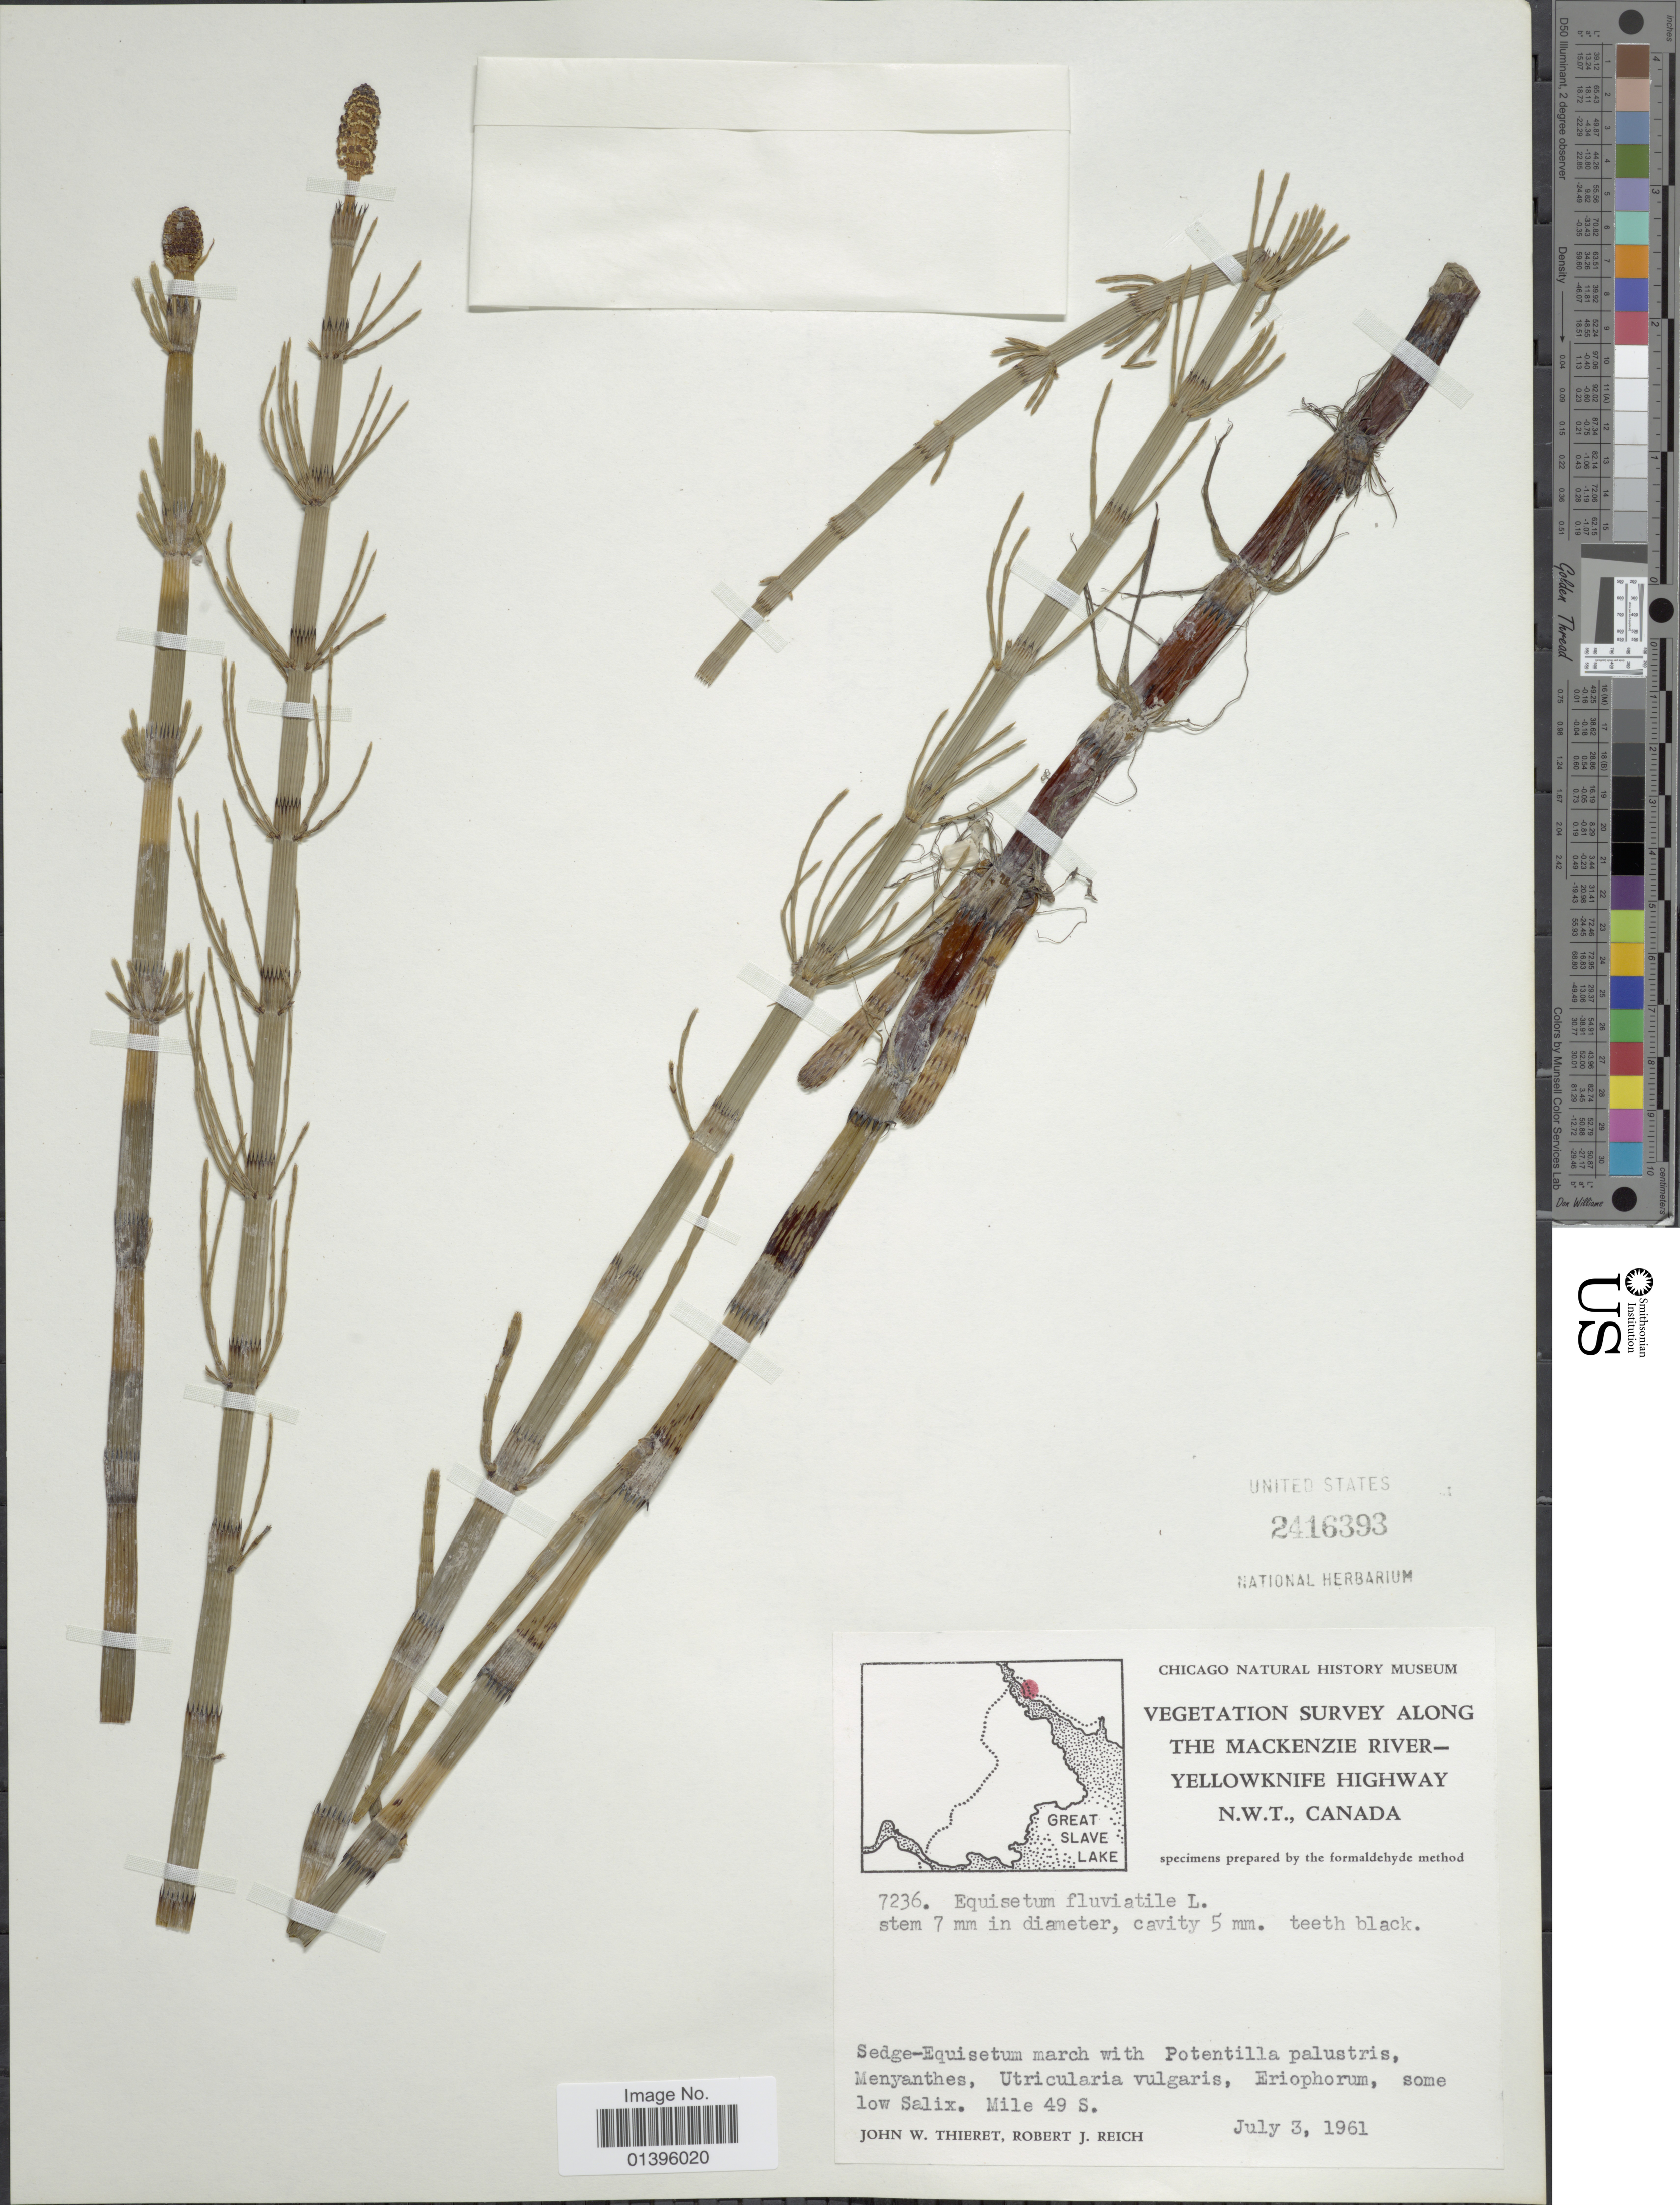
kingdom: Plantae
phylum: Tracheophyta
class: Polypodiopsida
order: Equisetales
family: Equisetaceae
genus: Equisetum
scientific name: Equisetum fluviatile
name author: L.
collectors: J. W. Thieret & R. Reich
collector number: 7236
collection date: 1961-07-03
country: Canada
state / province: Northwest Territories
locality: Vegetation survey along the Mackenzie River-Yellowknife Highway. Mile 49 S.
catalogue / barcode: US 2416393